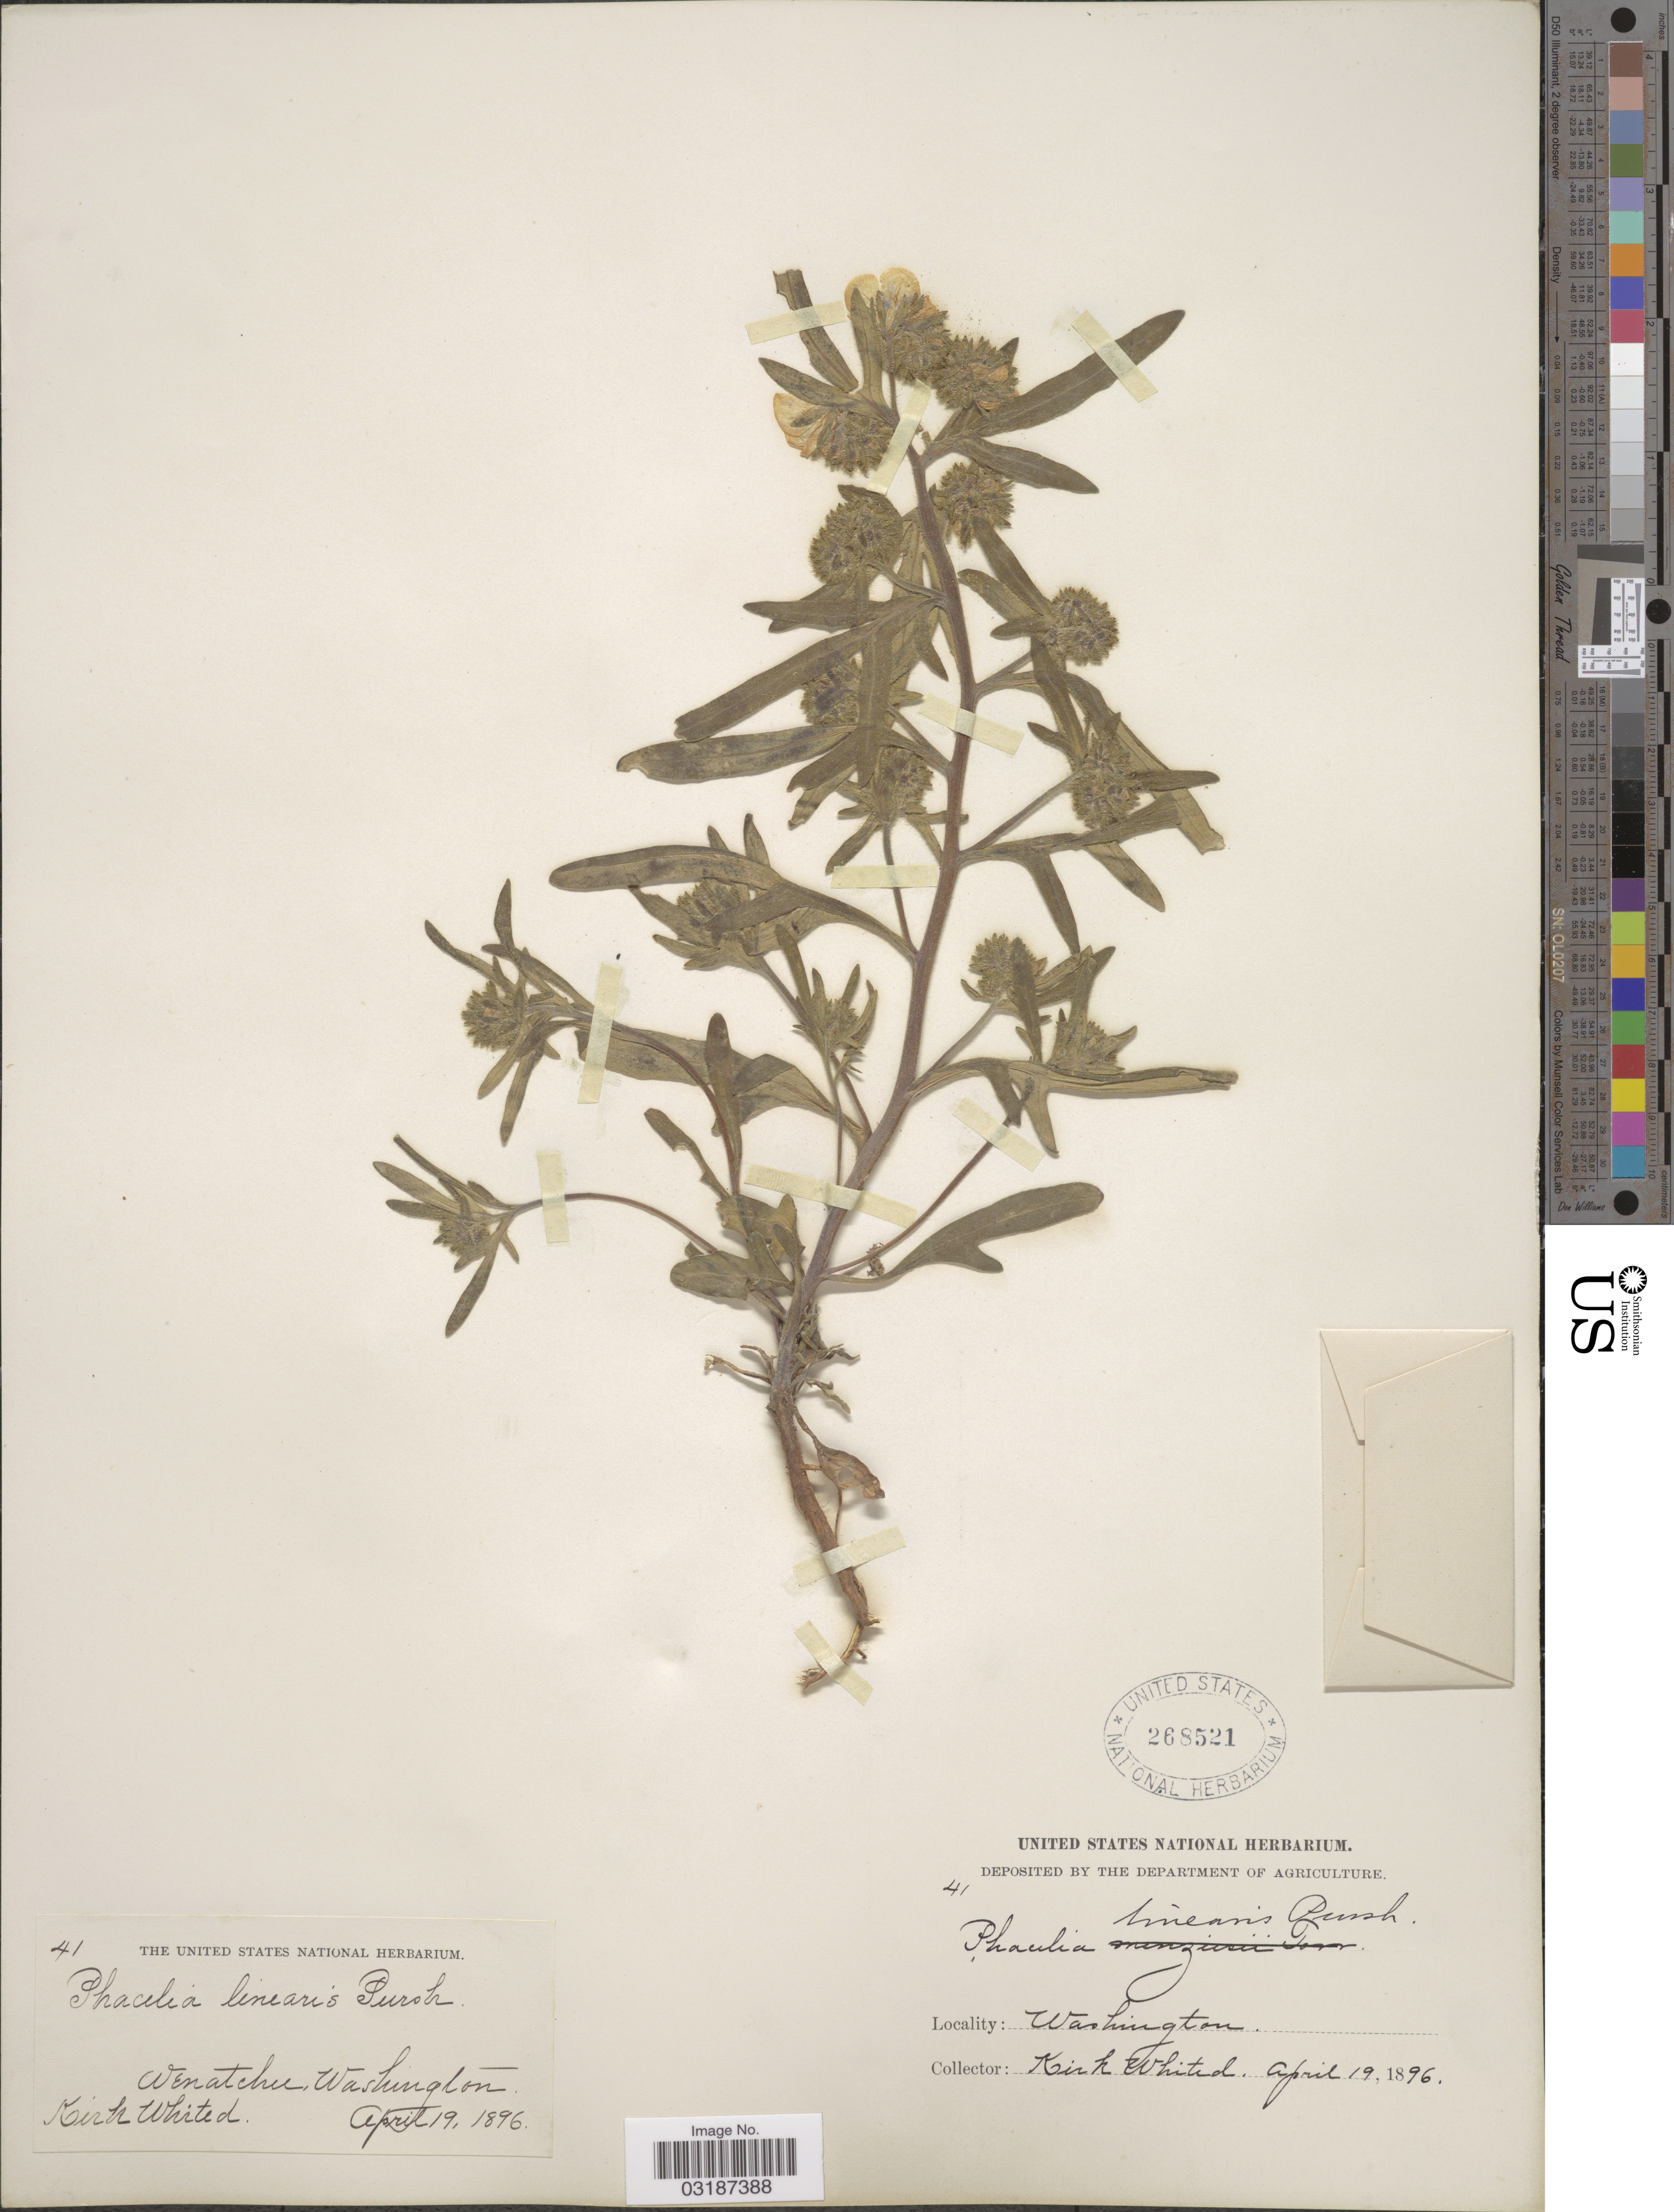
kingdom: Plantae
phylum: Tracheophyta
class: Magnoliopsida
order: Boraginales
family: Hydrophyllaceae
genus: Phacelia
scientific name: Phacelia linearis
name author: (Pursh) Holz.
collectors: K. Whited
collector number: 41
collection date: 1896-04-19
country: United States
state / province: Washington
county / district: Chelan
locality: Wenatchee.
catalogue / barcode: US 268521